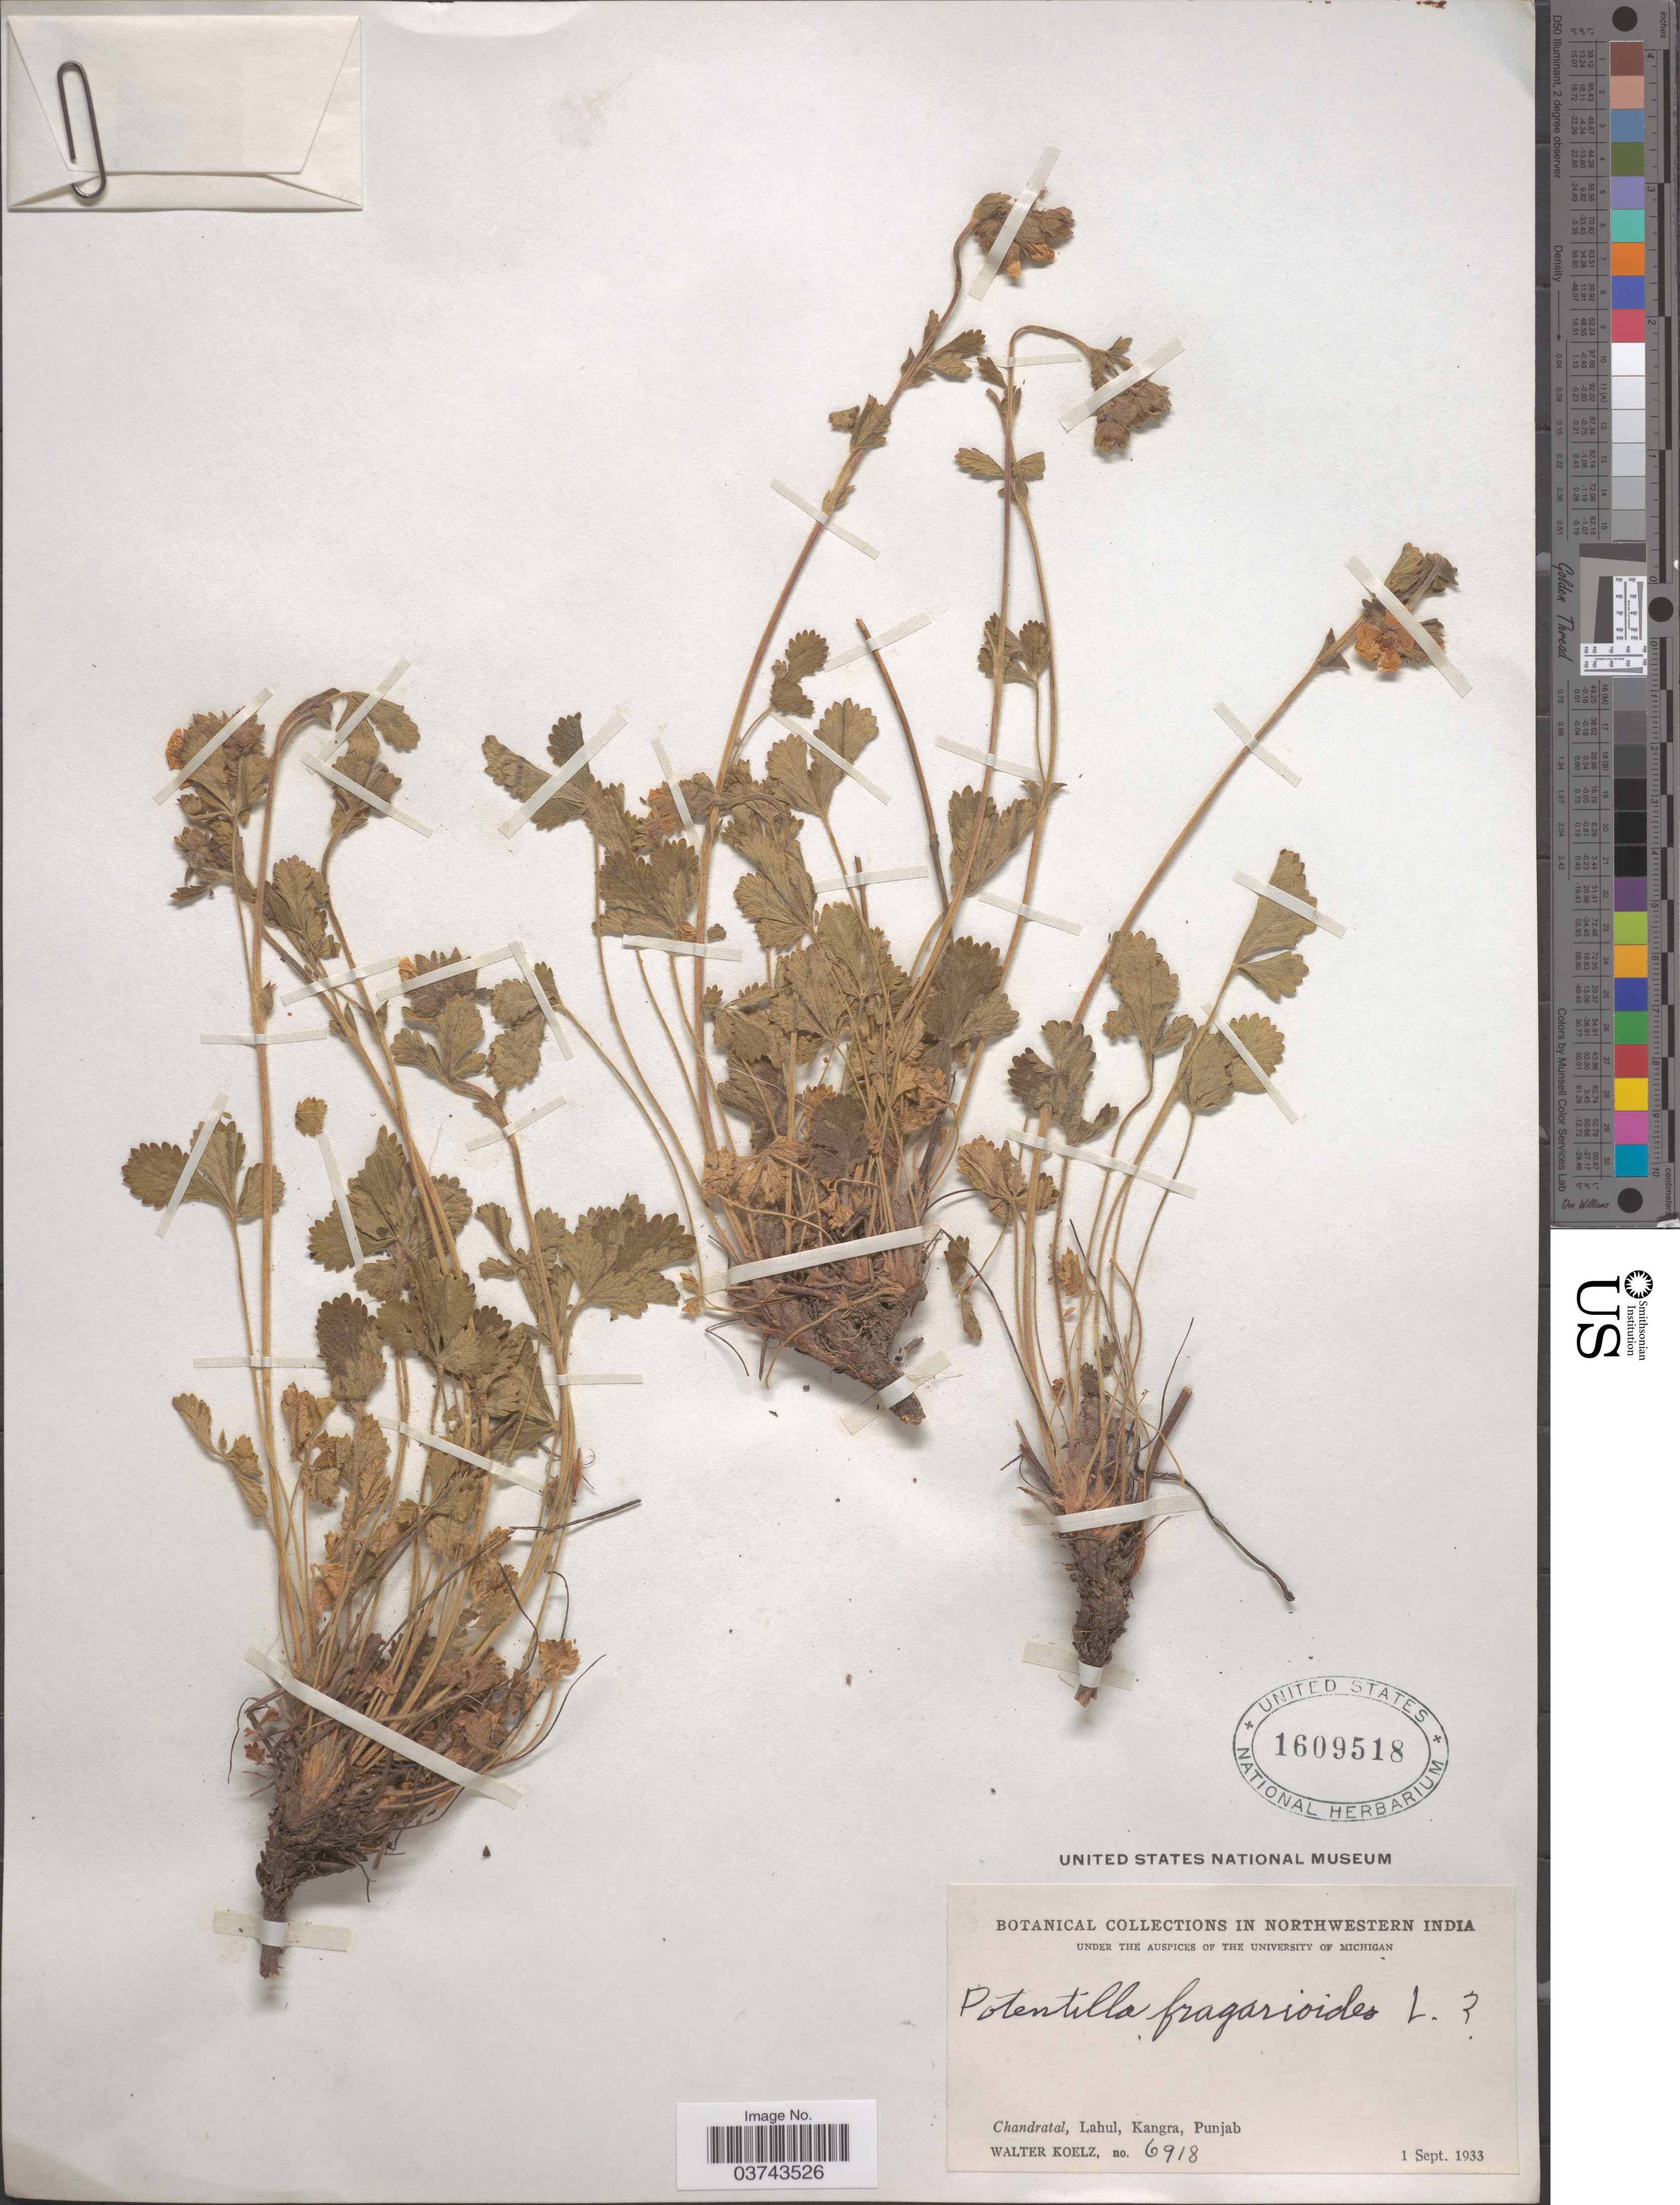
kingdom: Plantae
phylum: Tracheophyta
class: Magnoliopsida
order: Rosales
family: Rosaceae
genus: Potentilla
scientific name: Potentilla fragarioides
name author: L.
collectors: W. N. Koelz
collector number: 6918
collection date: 1933-09-01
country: India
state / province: Punjab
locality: Northwestern India. Chandratal, Lahul, Kangra.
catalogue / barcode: US 1609518